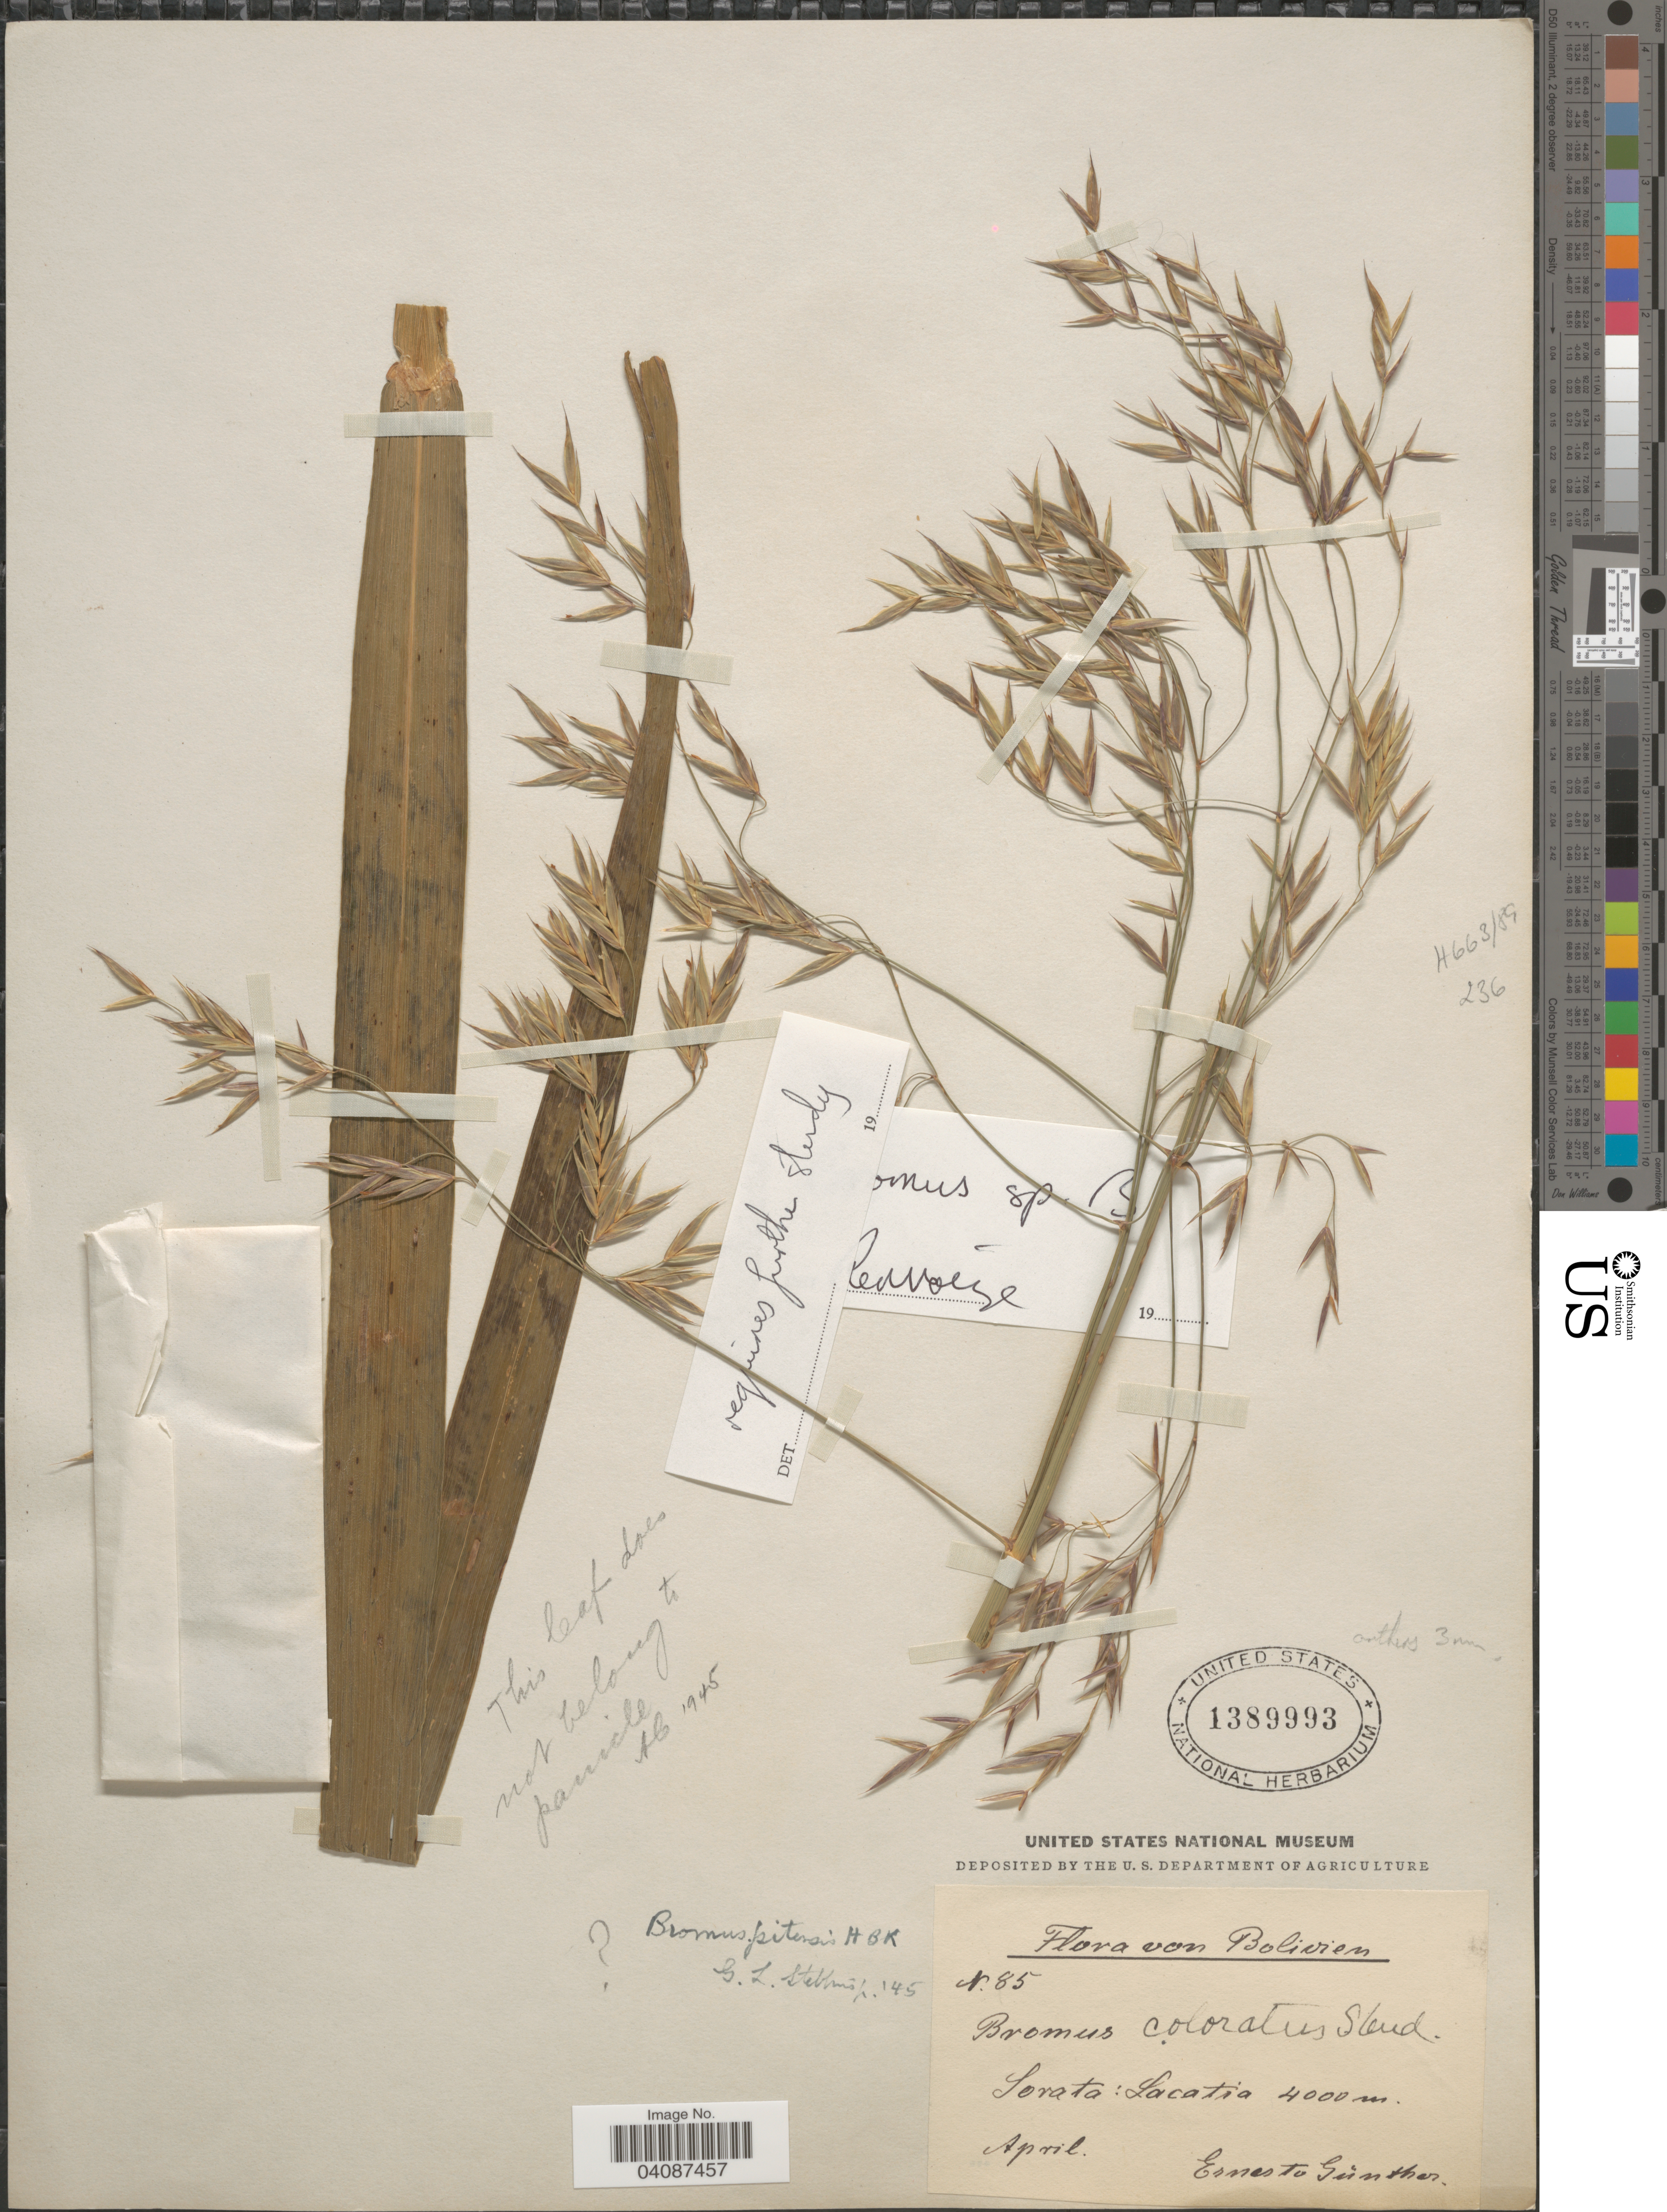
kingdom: Plantae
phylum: Tracheophyta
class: Liliopsida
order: Poales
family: Poaceae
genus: Bromus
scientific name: Bromus sp.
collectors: E. Gunther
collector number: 85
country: Bolivia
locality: Sorata: Lacatia.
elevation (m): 4000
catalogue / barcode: US 1389993